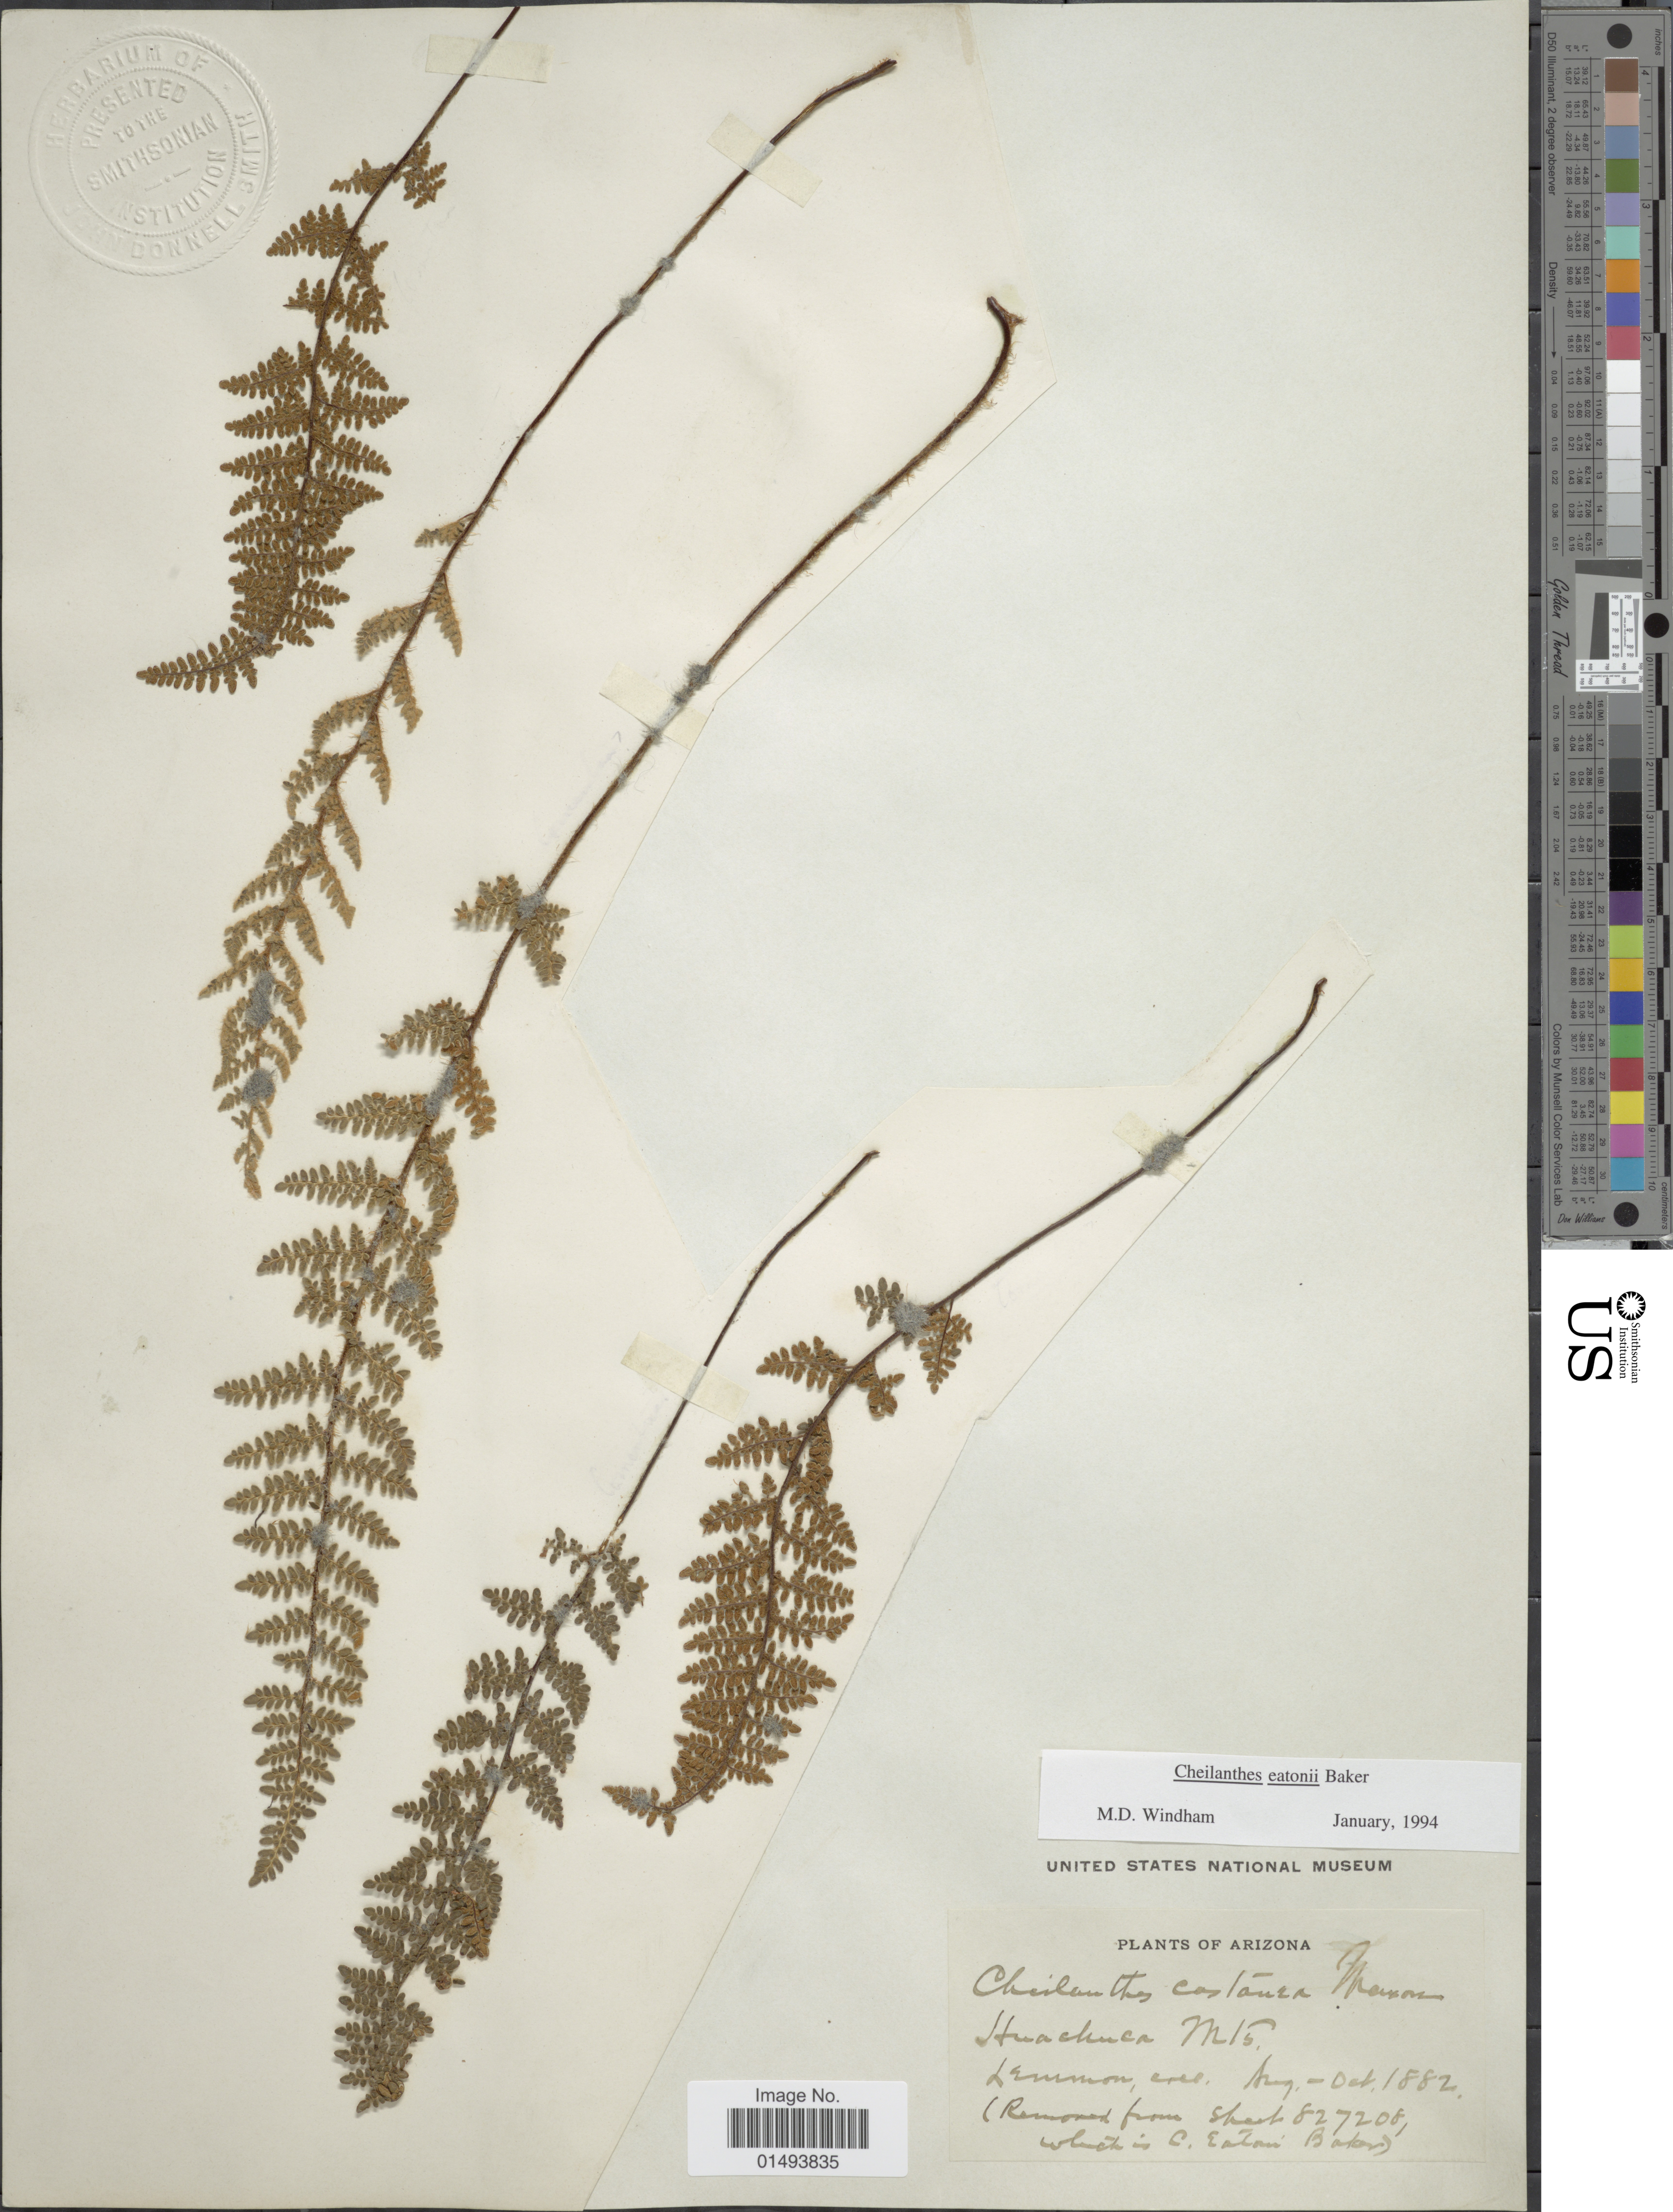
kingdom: Plantae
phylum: Tracheophyta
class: Polypodiopsida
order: Polypodiales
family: Pteridaceae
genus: Myriopteris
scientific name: Myriopteris rufa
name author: Fée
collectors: E. C. Baker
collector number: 827208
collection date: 1882-08/1882-10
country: United States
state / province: Arizona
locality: Plants of Arizona, Huachuca Mts. Lemmon